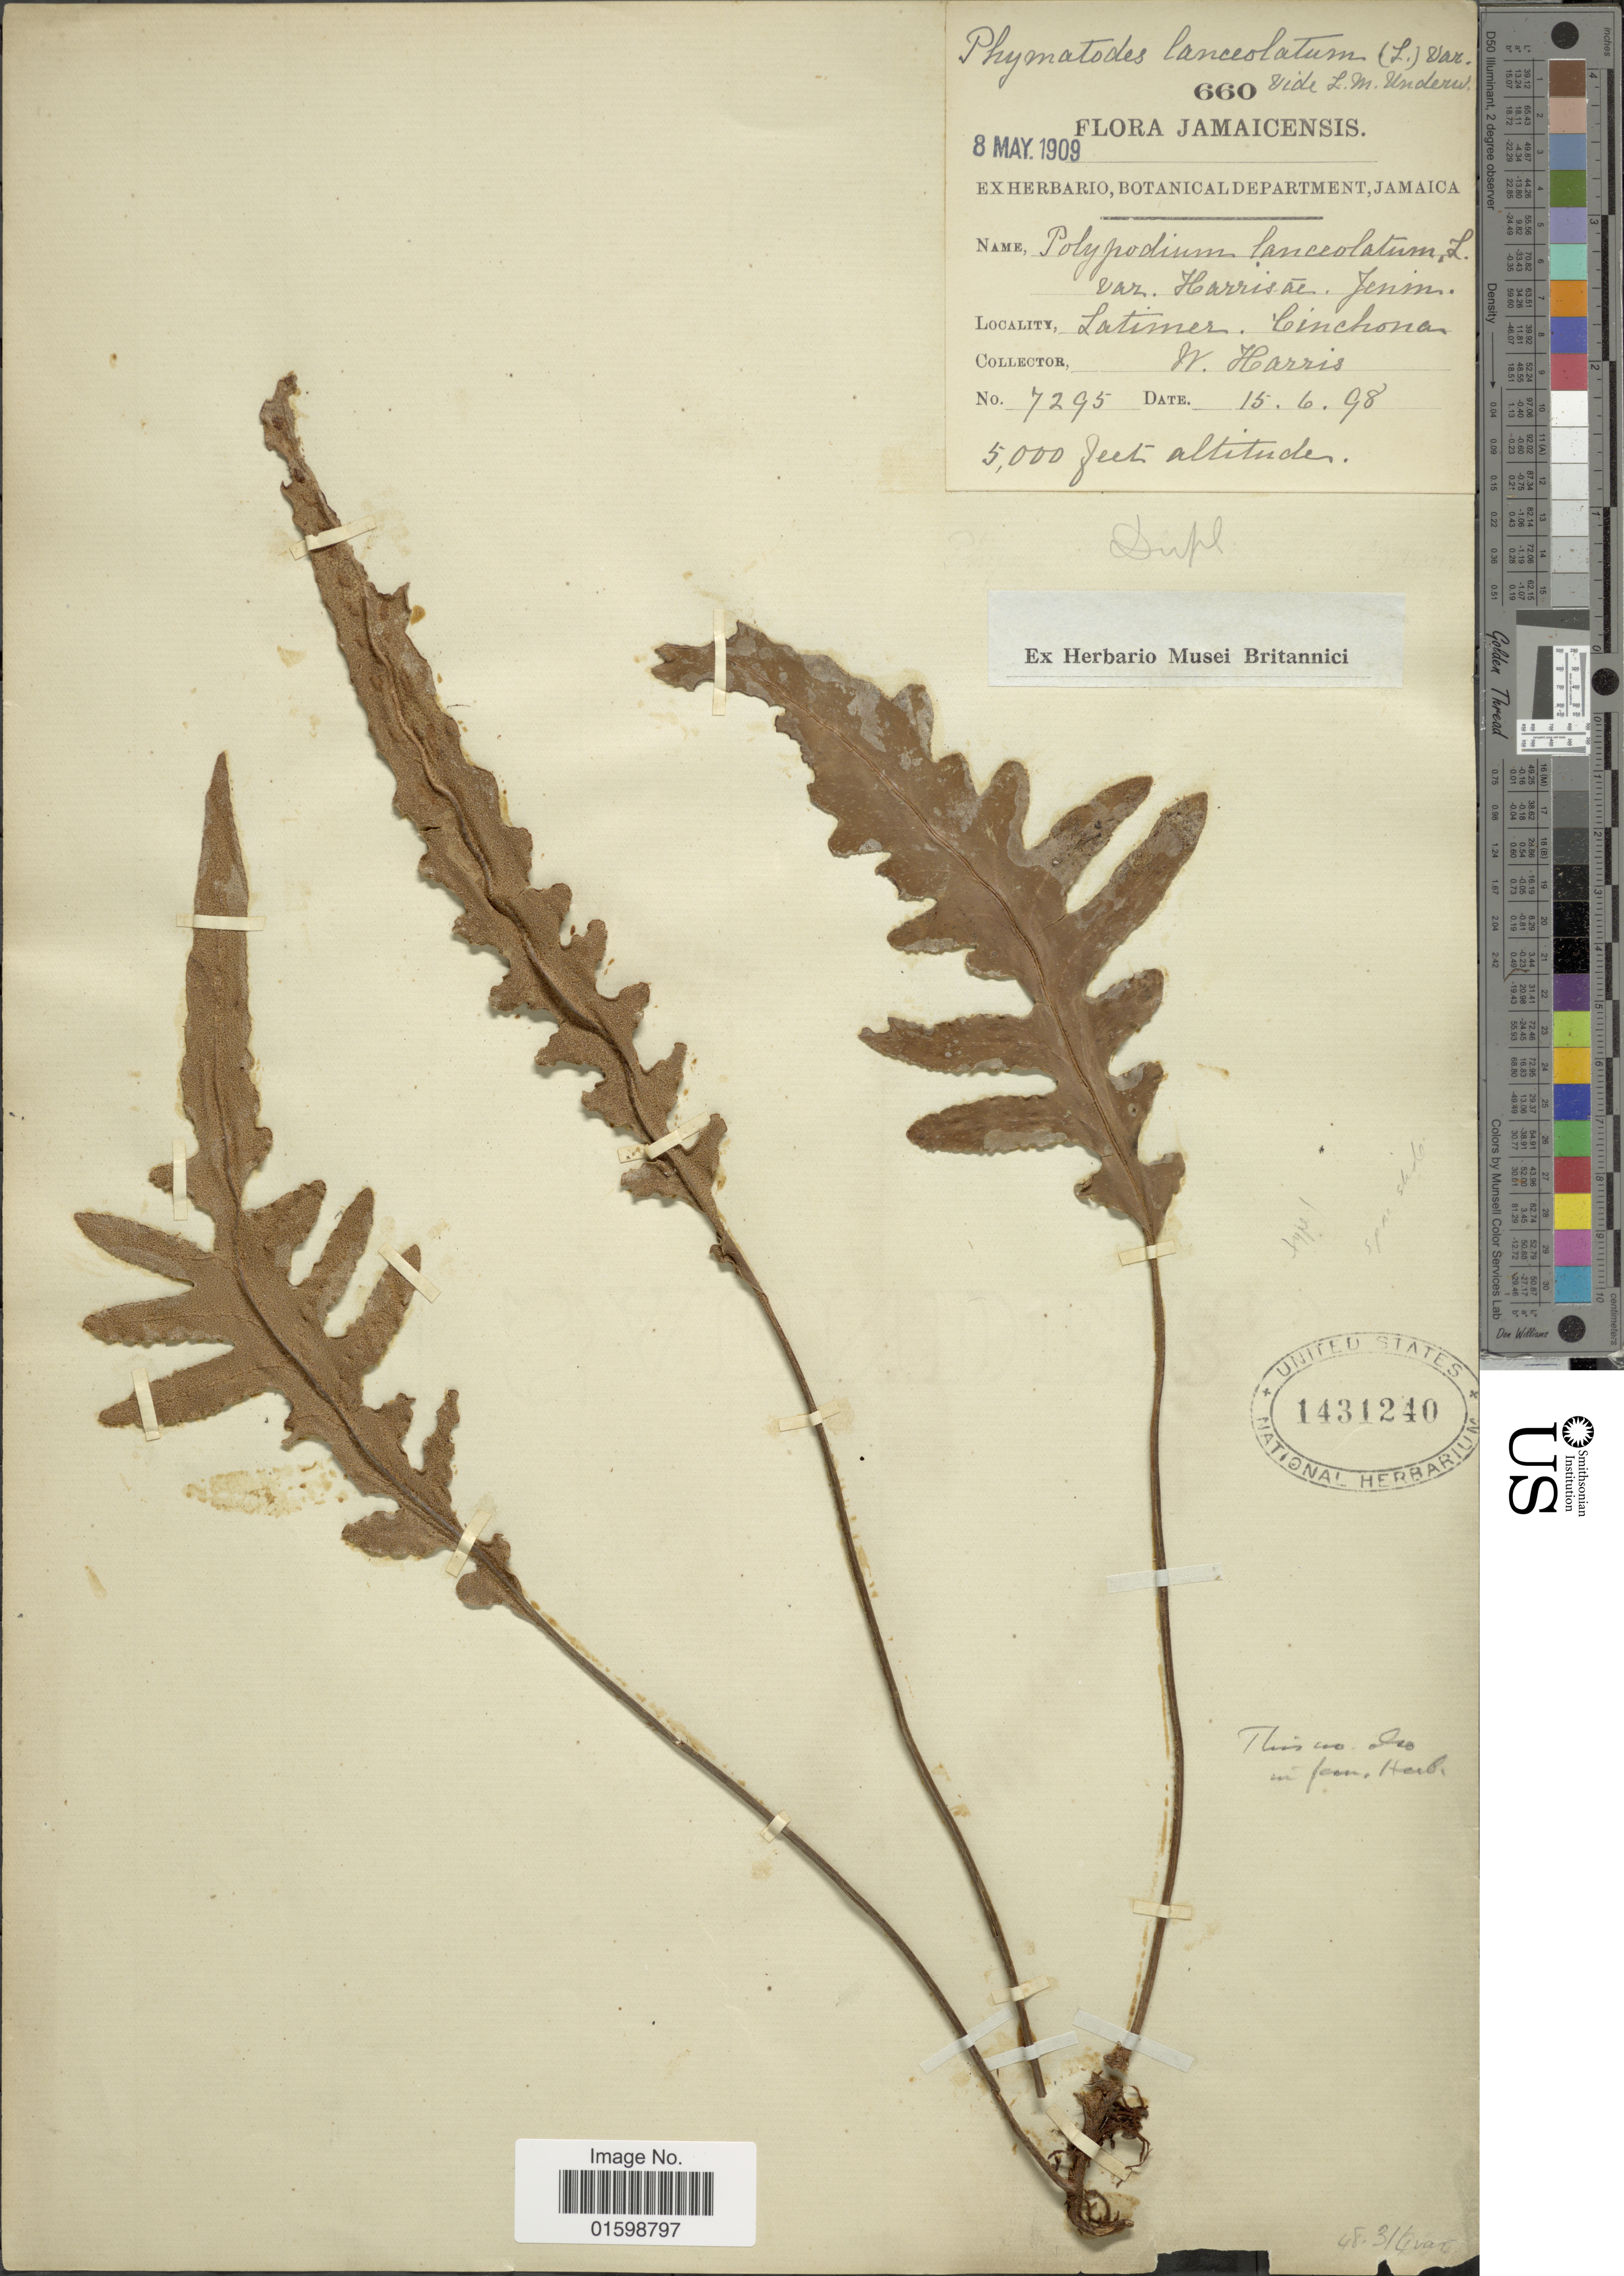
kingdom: Plantae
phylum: Tracheophyta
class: Polypodiopsida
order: Polypodiales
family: Polypodiaceae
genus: Pleopeltis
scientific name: Pleopeltis x leucospora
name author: (Klotzsch) L.B. Moore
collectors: N. Harris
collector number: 7295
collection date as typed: Transcribed d/m/y: 15/6/98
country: Jamaica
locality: Latimer, Cinchona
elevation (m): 1524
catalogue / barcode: US 1431240